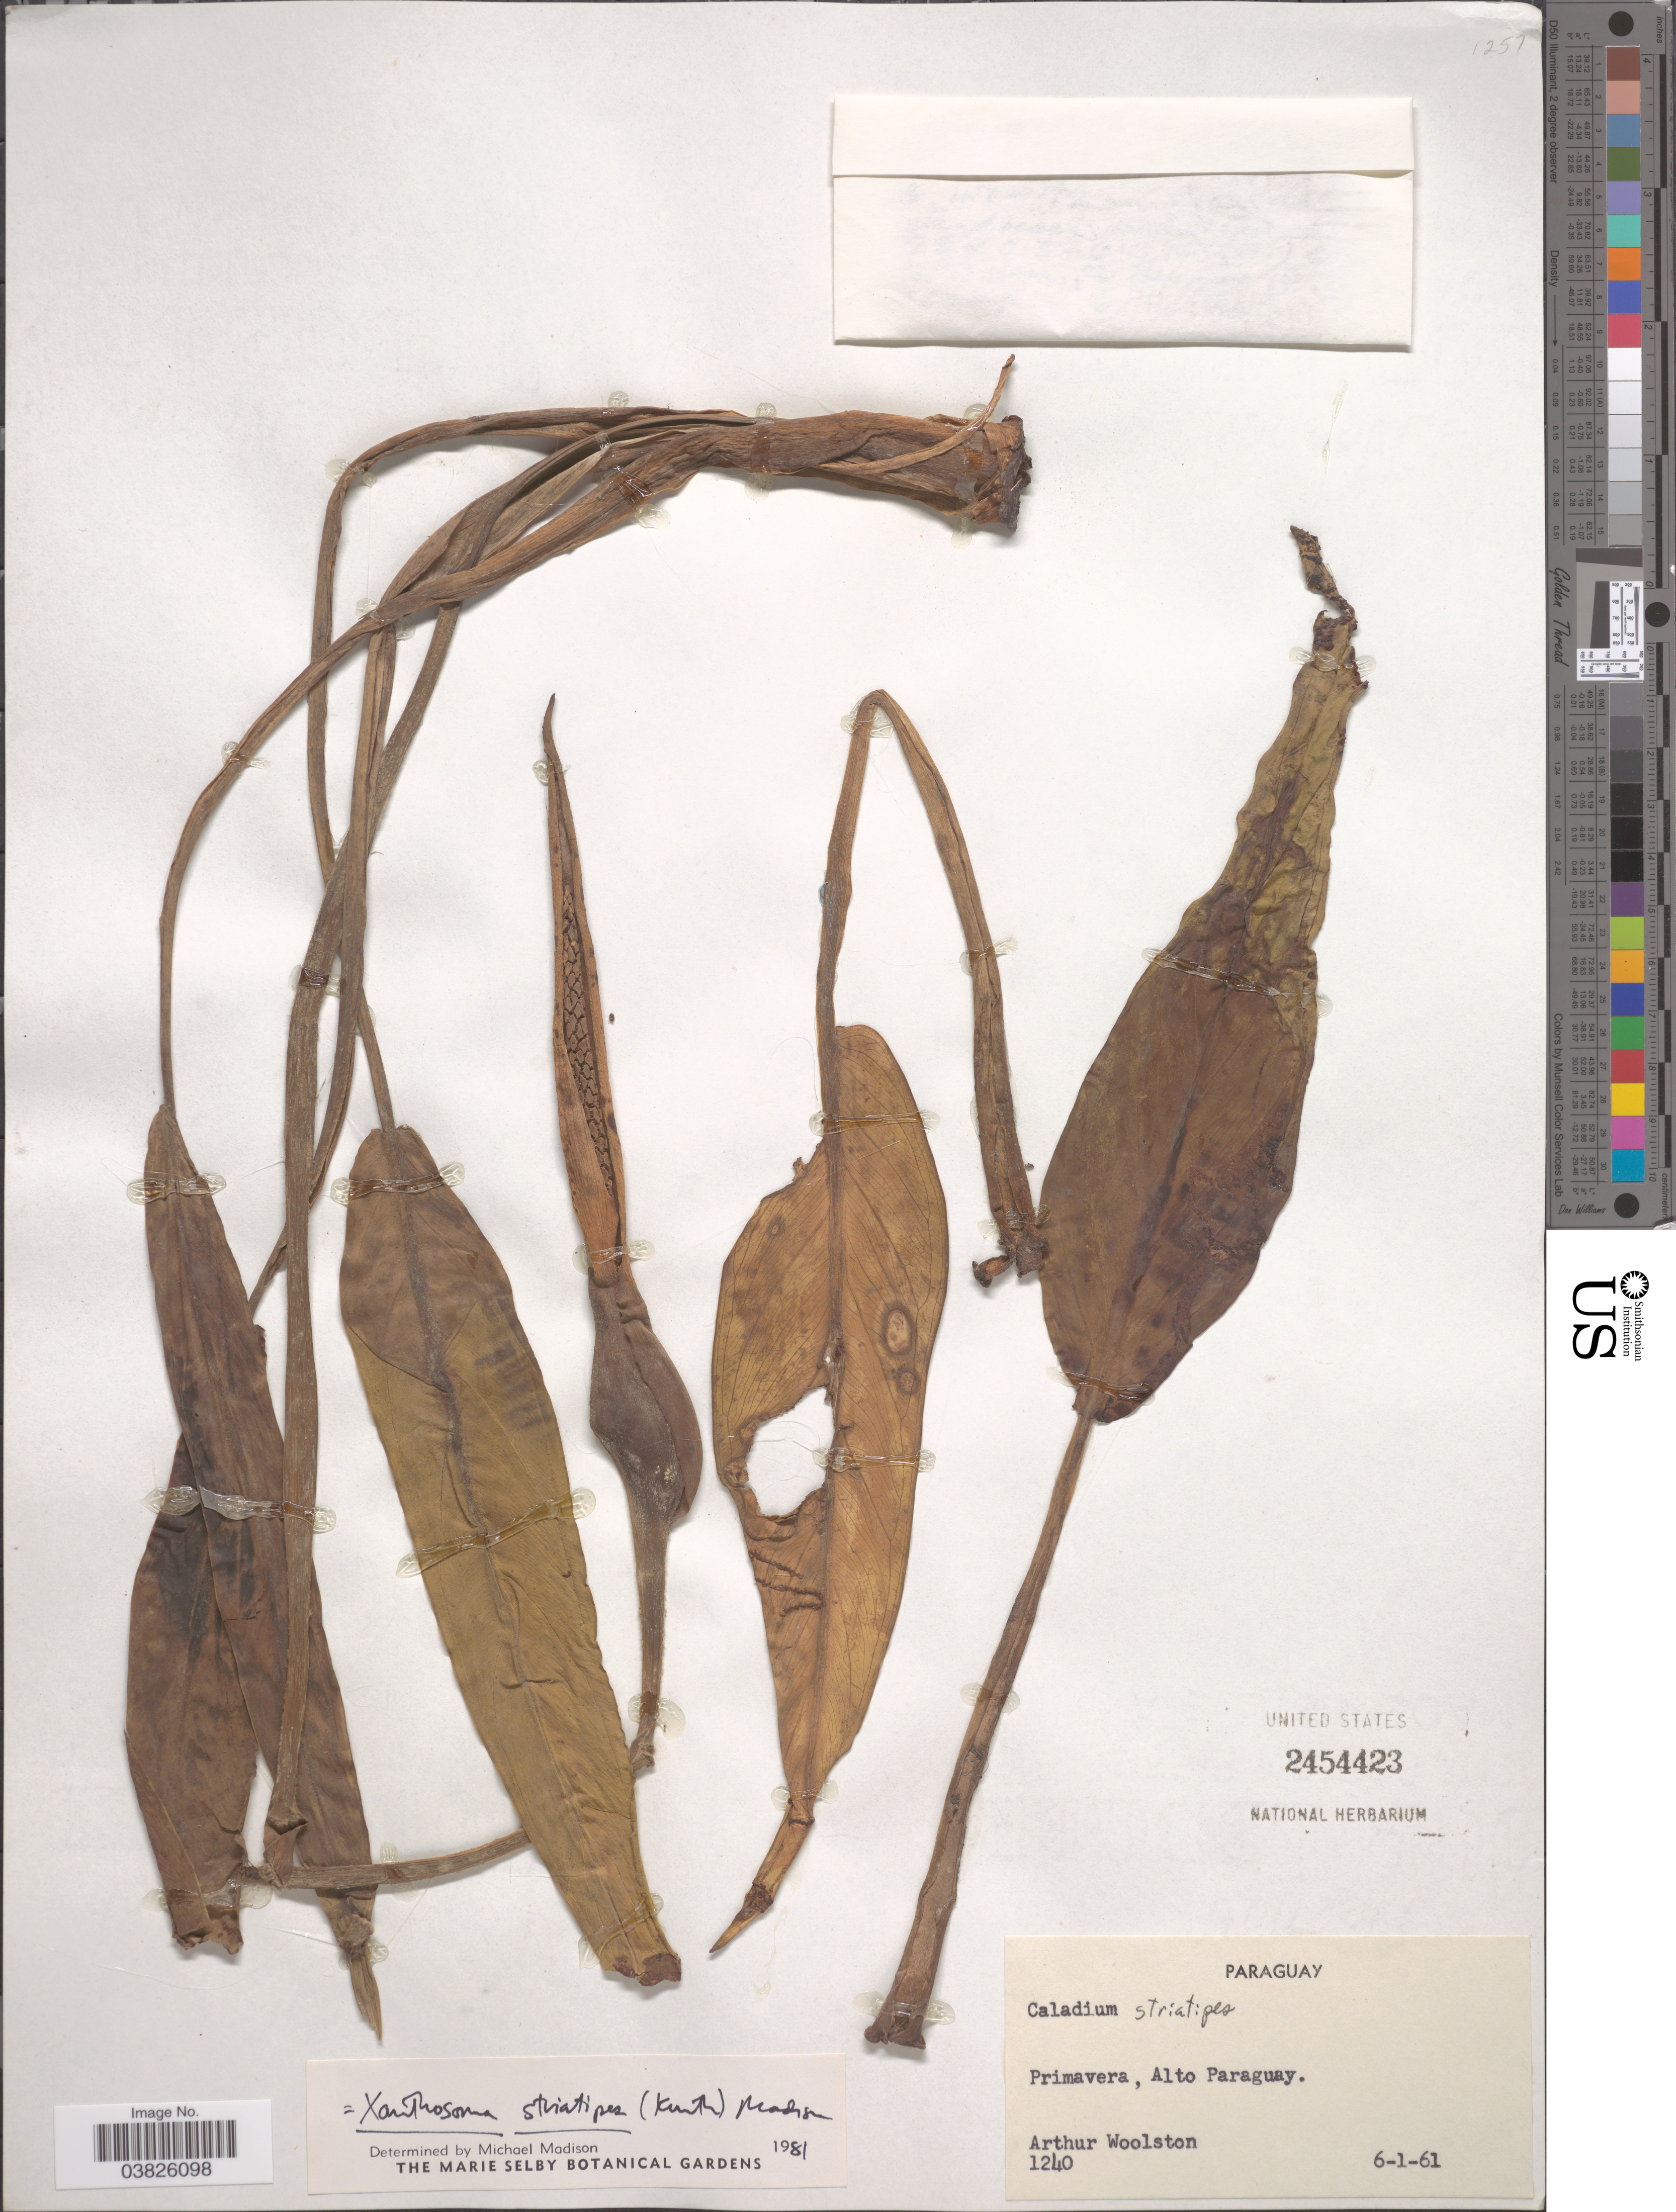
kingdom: Plantae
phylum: Tracheophyta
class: Liliopsida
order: Alismatales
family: Araceae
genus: Xanthosoma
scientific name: Xanthosoma striatipes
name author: (Kunth & C.D. Bouché) Madison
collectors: A. L. Woolston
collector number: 1240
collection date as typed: Transcribed d/m/y: 6/1/61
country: Paraguay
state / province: Alto Paraguay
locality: Primavera.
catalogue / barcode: US 2454423